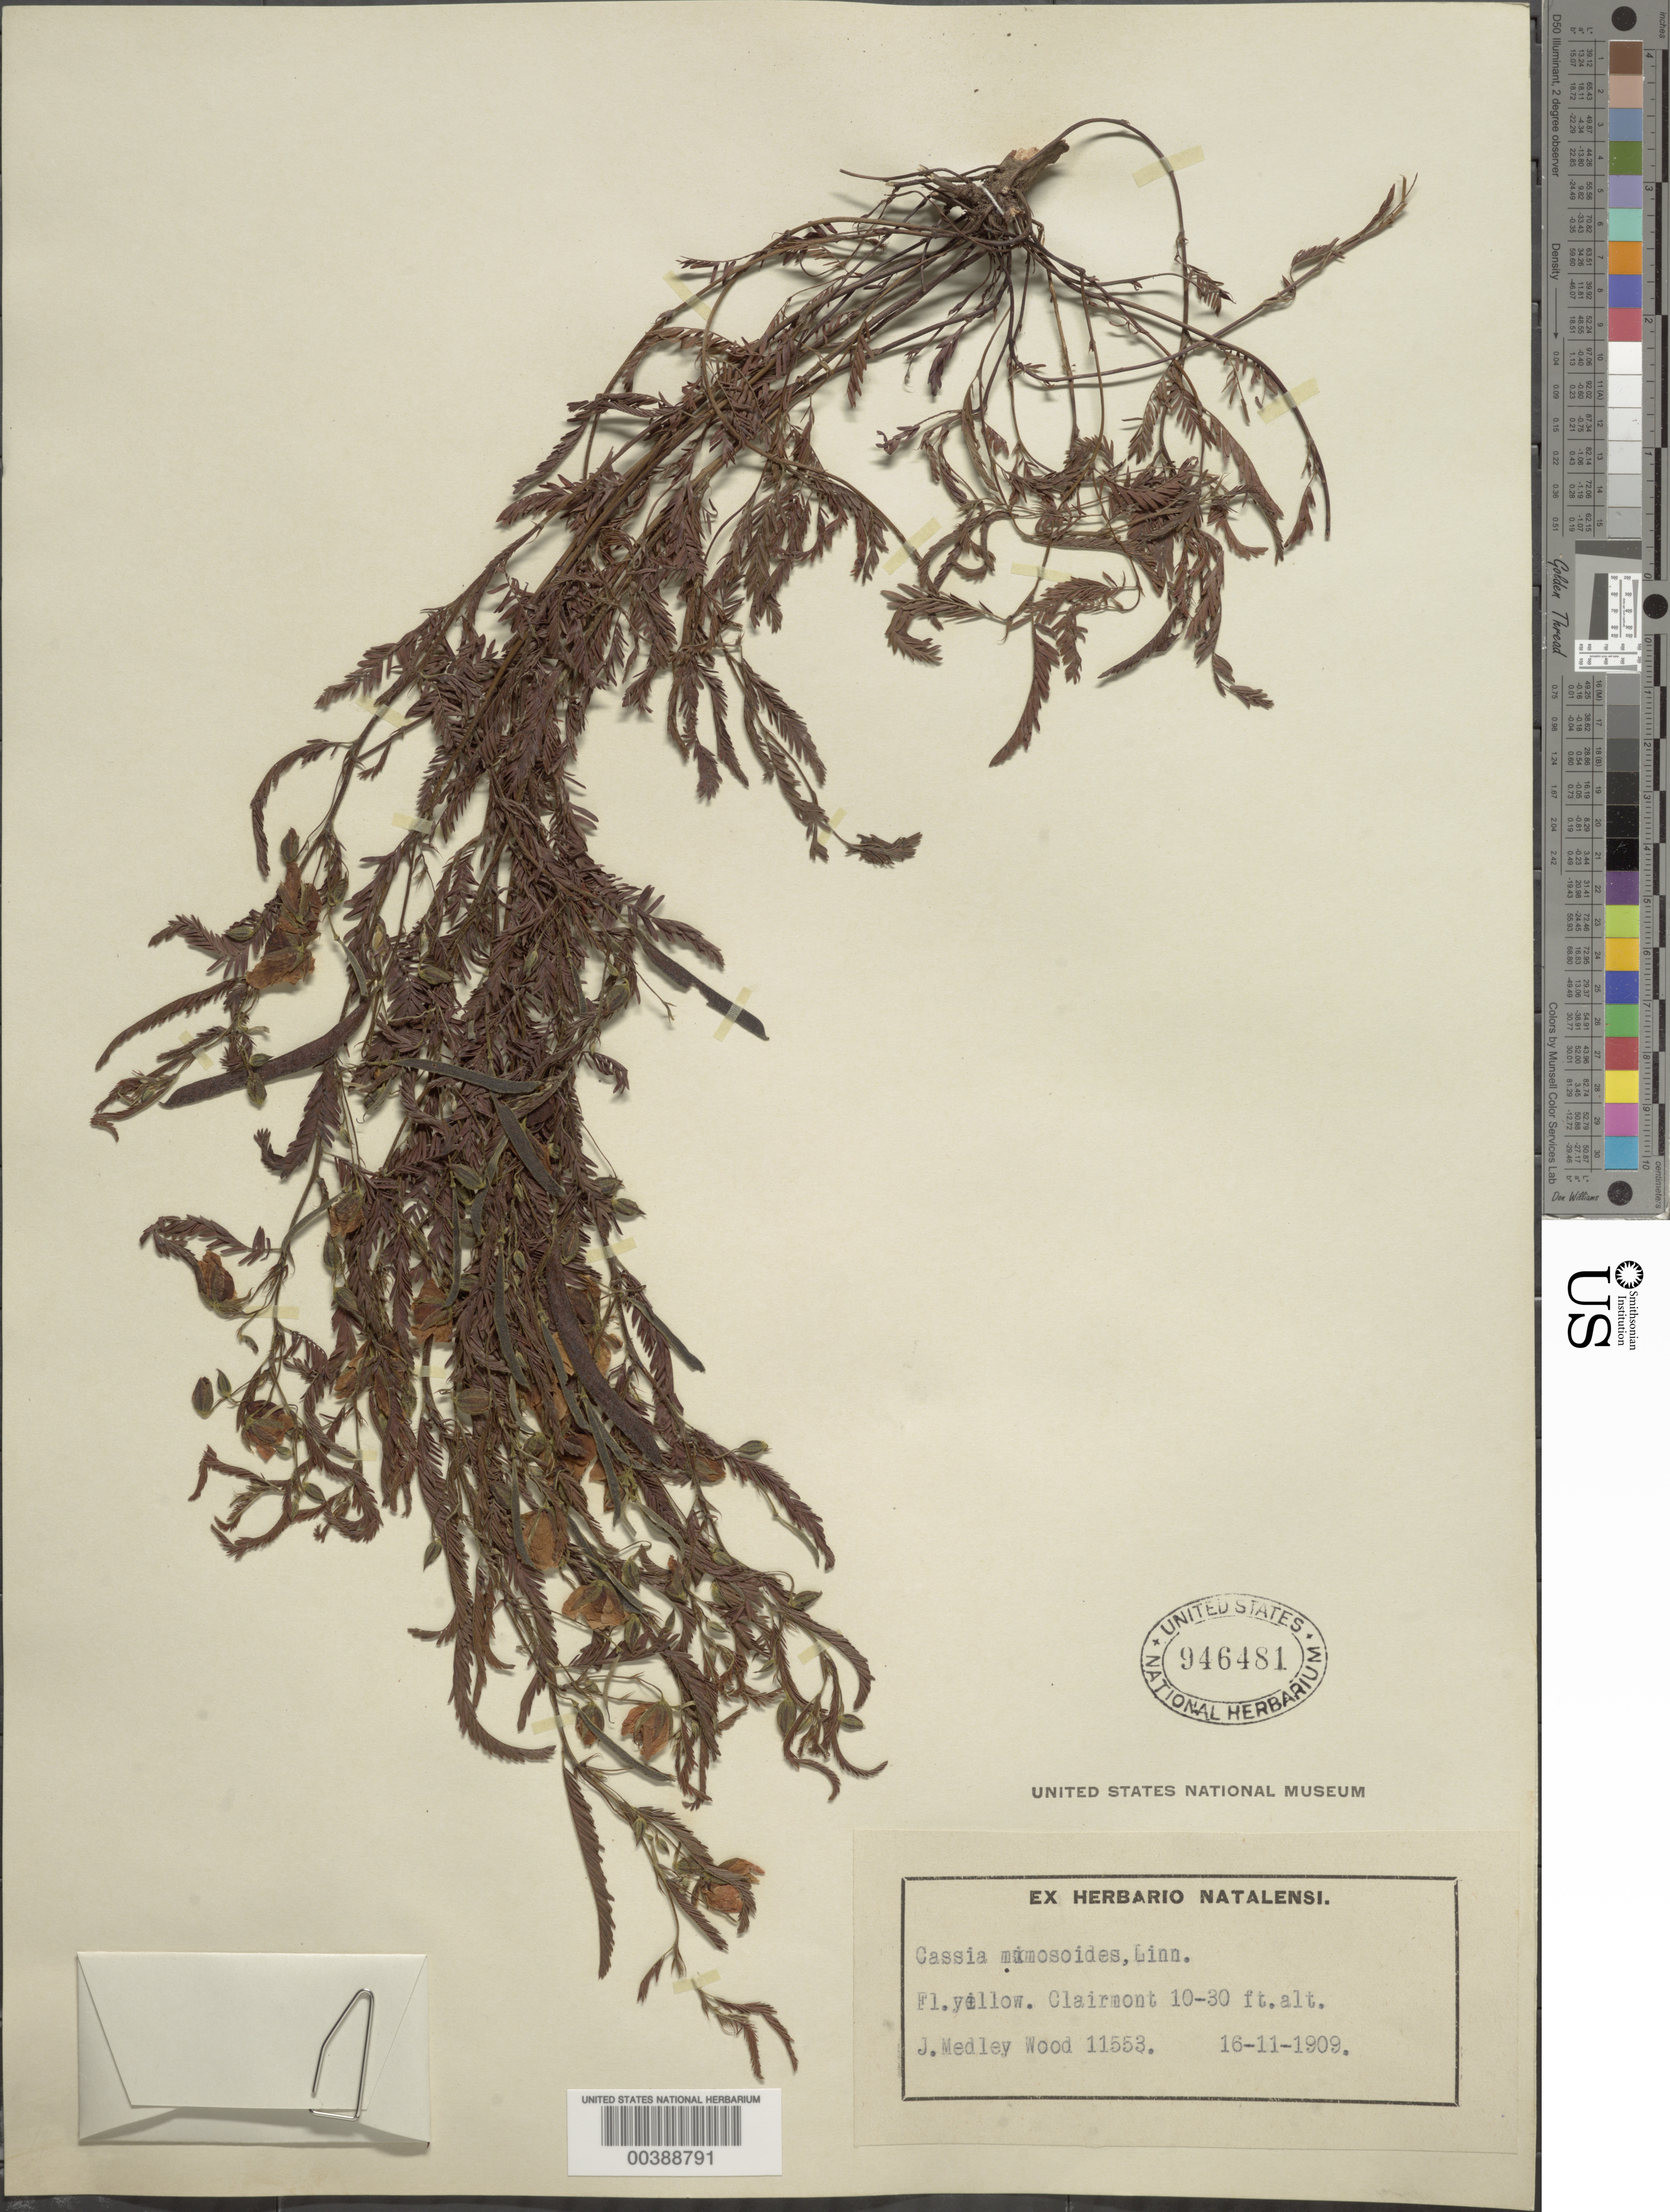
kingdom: Plantae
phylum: Tracheophyta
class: Magnoliopsida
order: Fabales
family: Fabaceae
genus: Chamaecrista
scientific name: Chamaecrista mimosoides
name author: (L.) Greene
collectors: J. M. Wood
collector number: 11553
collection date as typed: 16 Nov 1909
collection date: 1909-11-16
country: South Africa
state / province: KwaZulu-Natal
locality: Clairmont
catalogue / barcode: US 946481